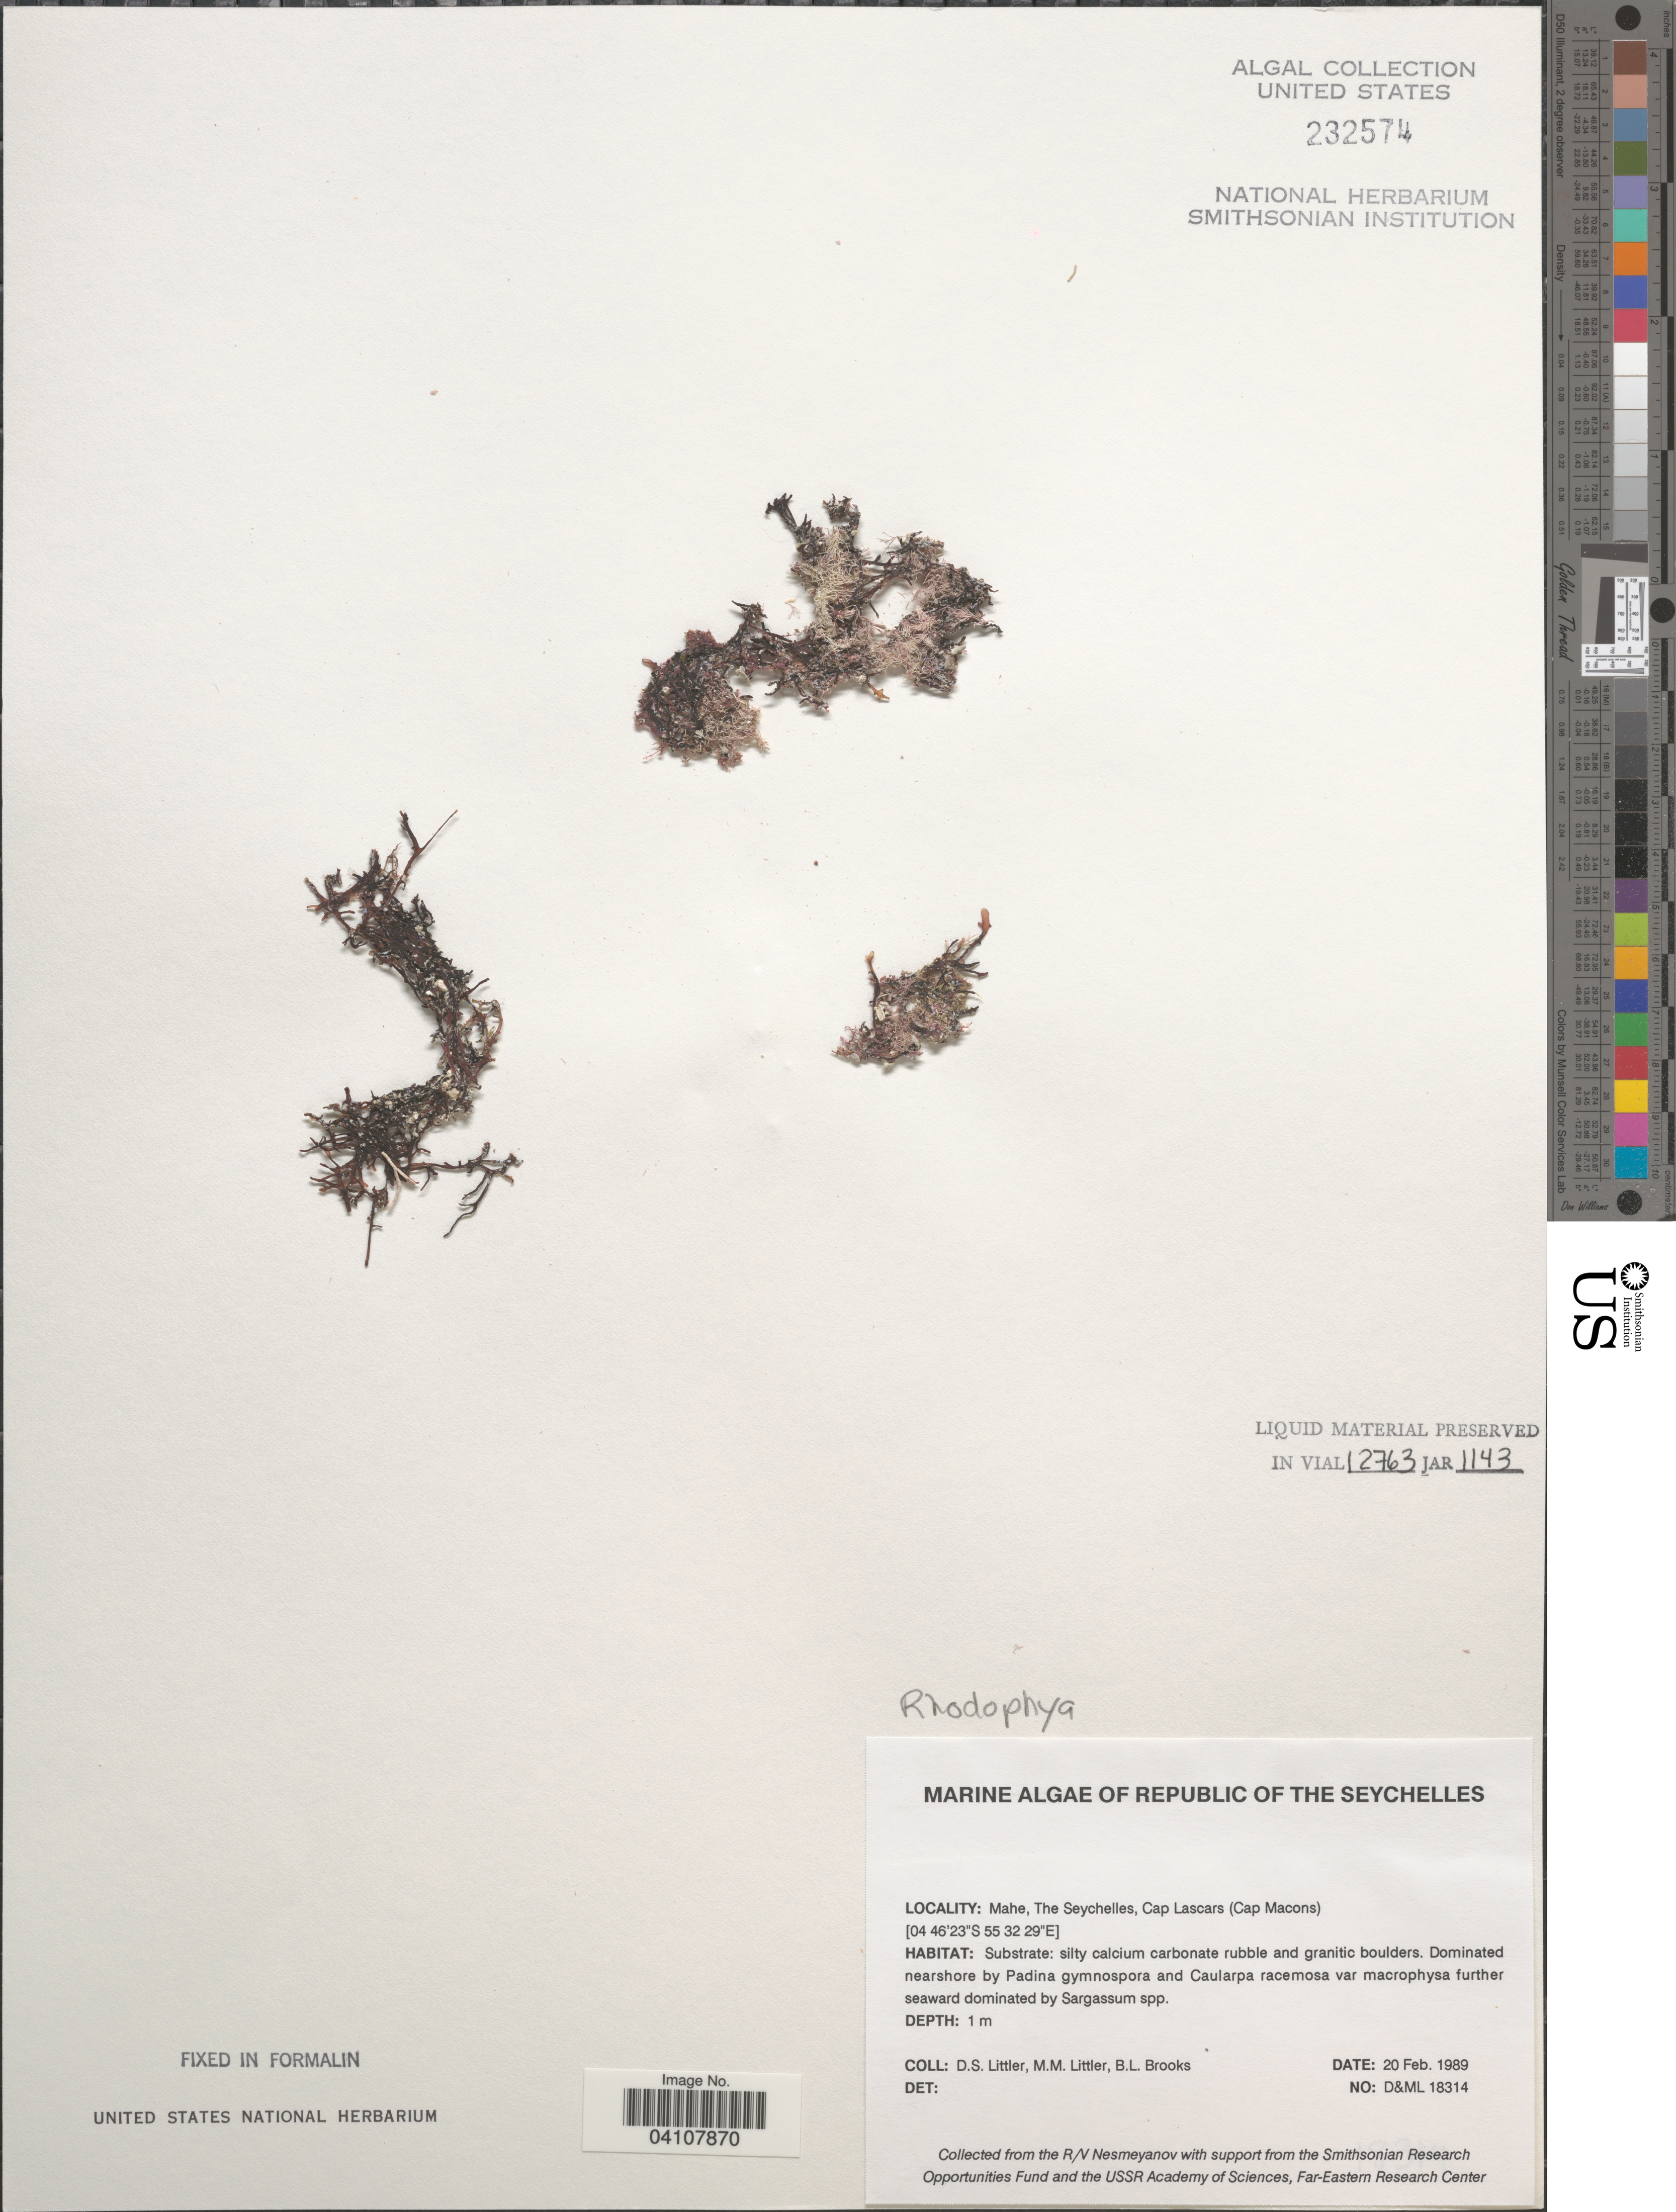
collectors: D. S. Littler & B. Brooks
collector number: D&ML18314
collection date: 1989-02-20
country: Seychelles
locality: Republic of the Seychelles. Mahe, Cap Lascars (Cap Macons).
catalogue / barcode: US 232574